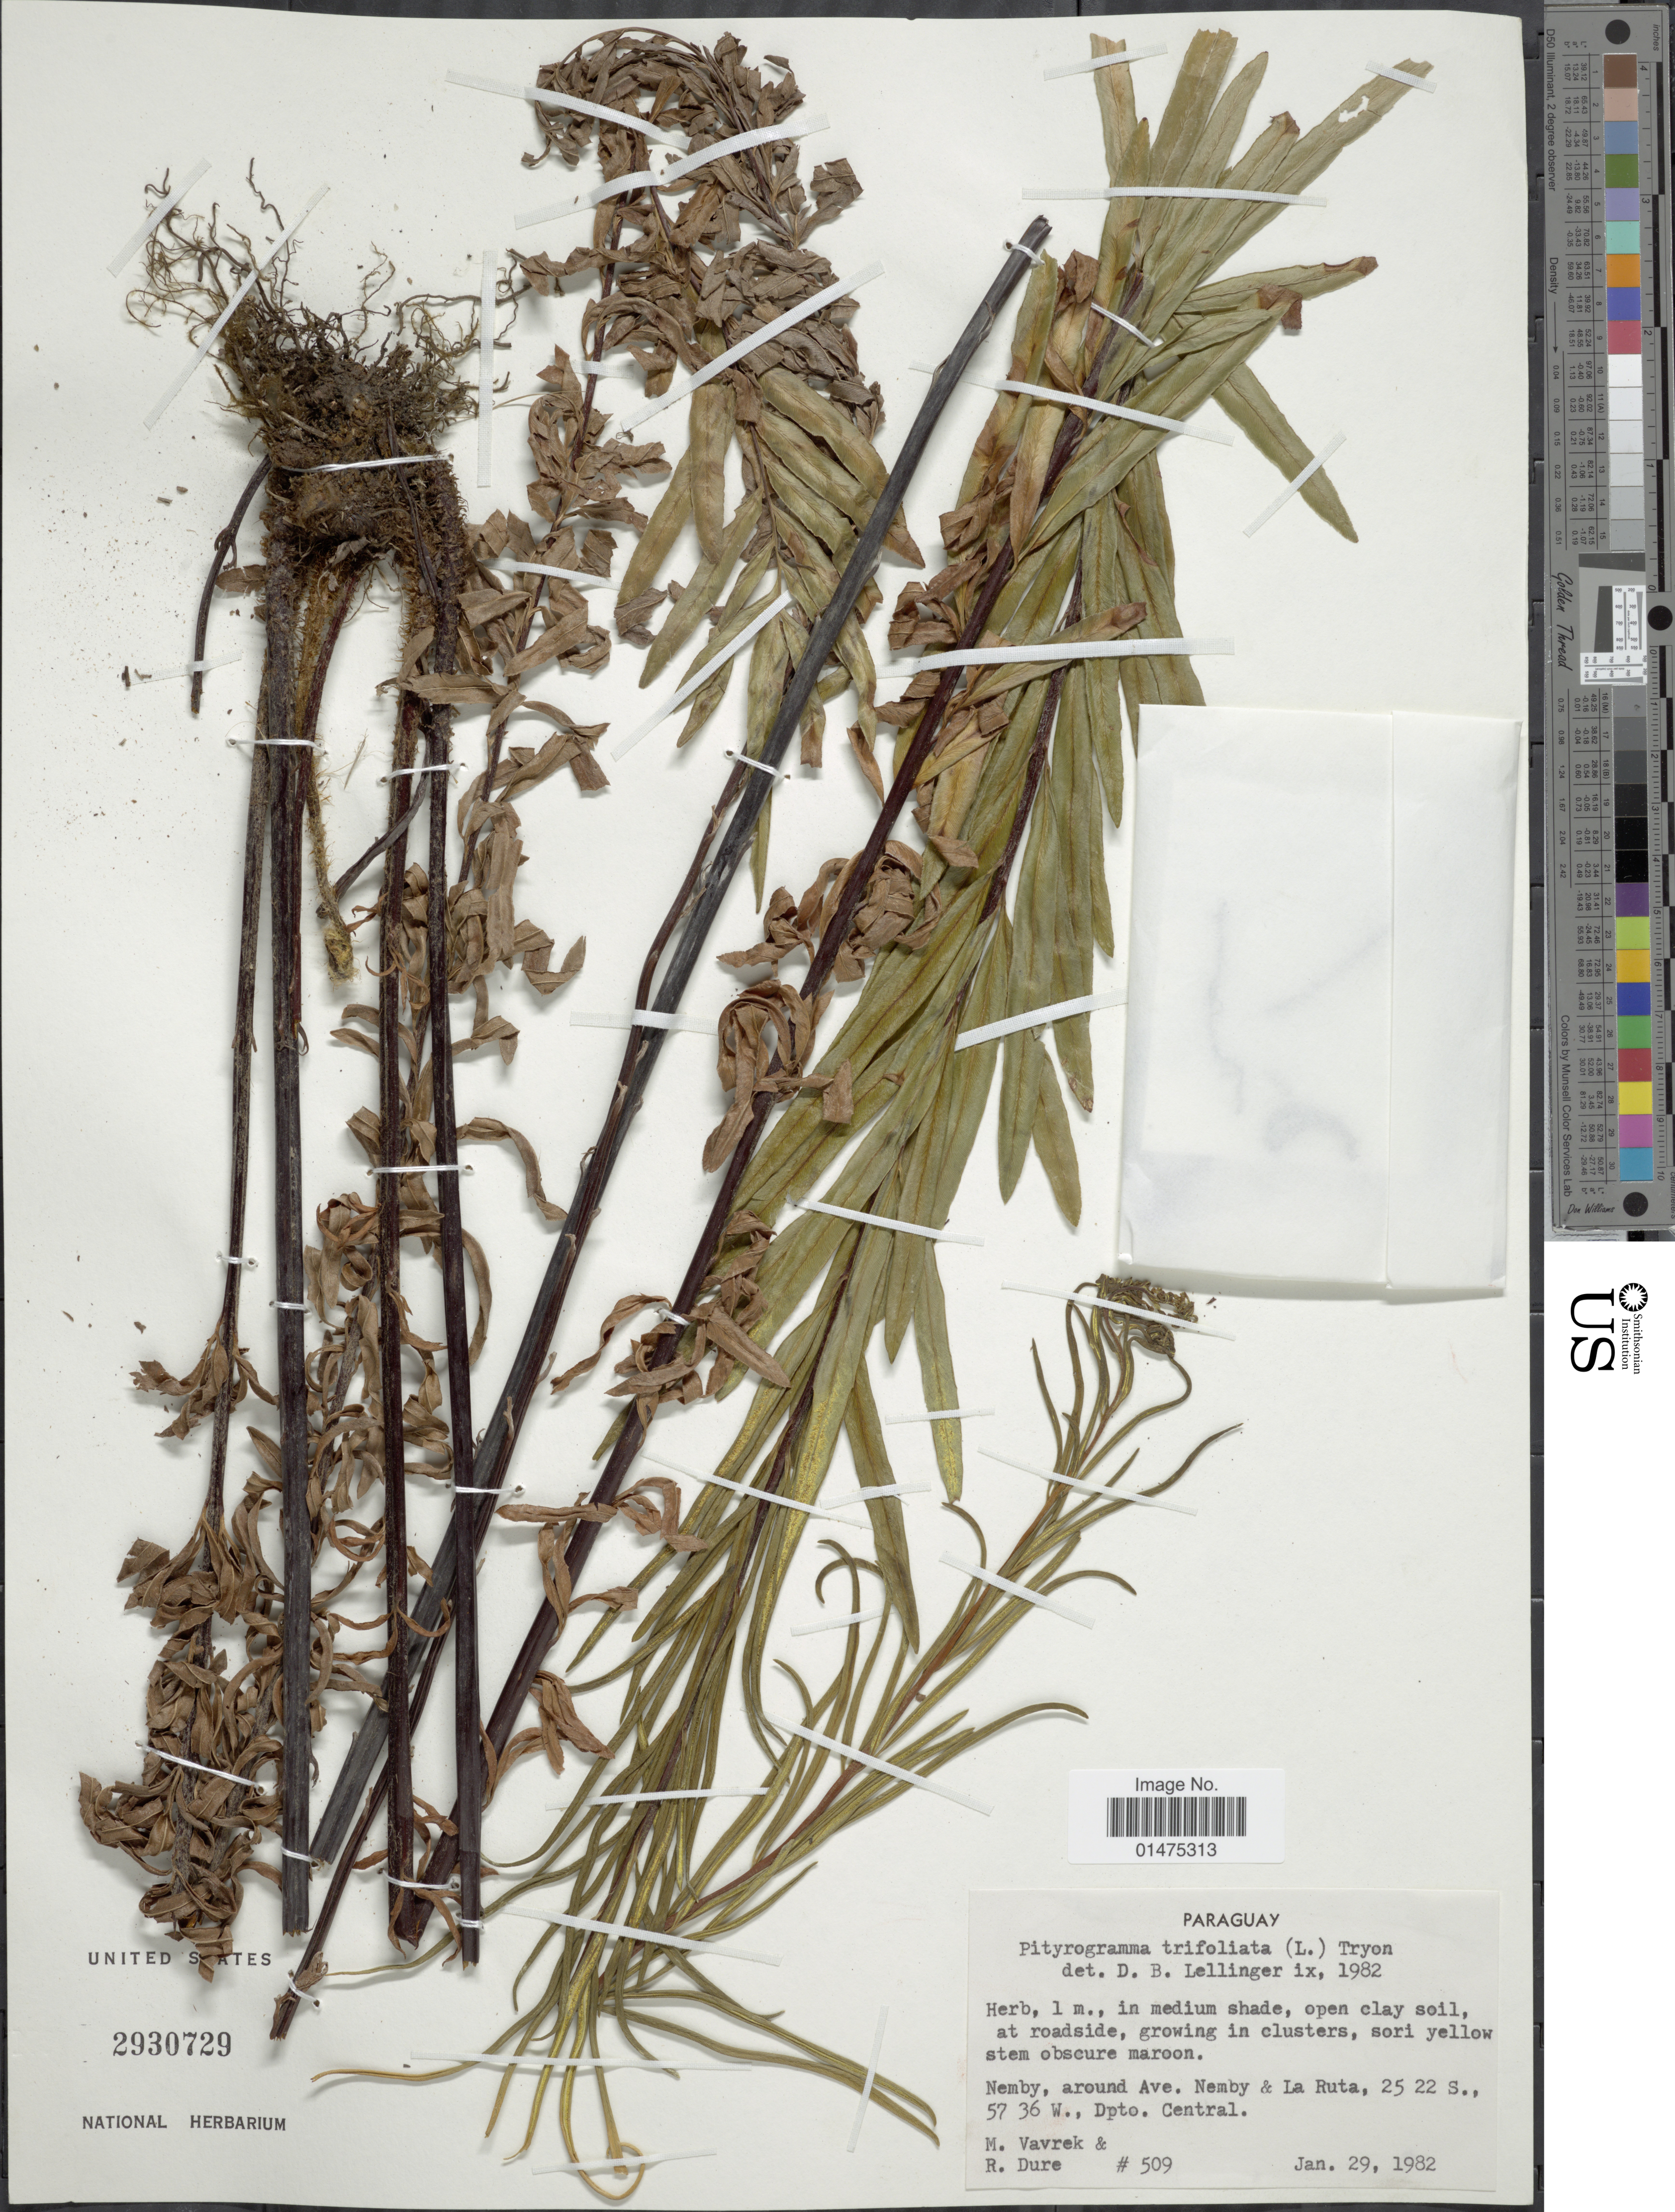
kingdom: Plantae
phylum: Tracheophyta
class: Polypodiopsida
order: Polypodiales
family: Pteridaceae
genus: Pityrogramma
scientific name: Pityrogramma trifoliata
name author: (L.) R.M. Tryon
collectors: M. Vavrek & R. Duré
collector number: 509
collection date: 1982-01-29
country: Paraguay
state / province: Central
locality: Nemby, around Ave, Nemby & La Ruta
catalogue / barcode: US 2930729